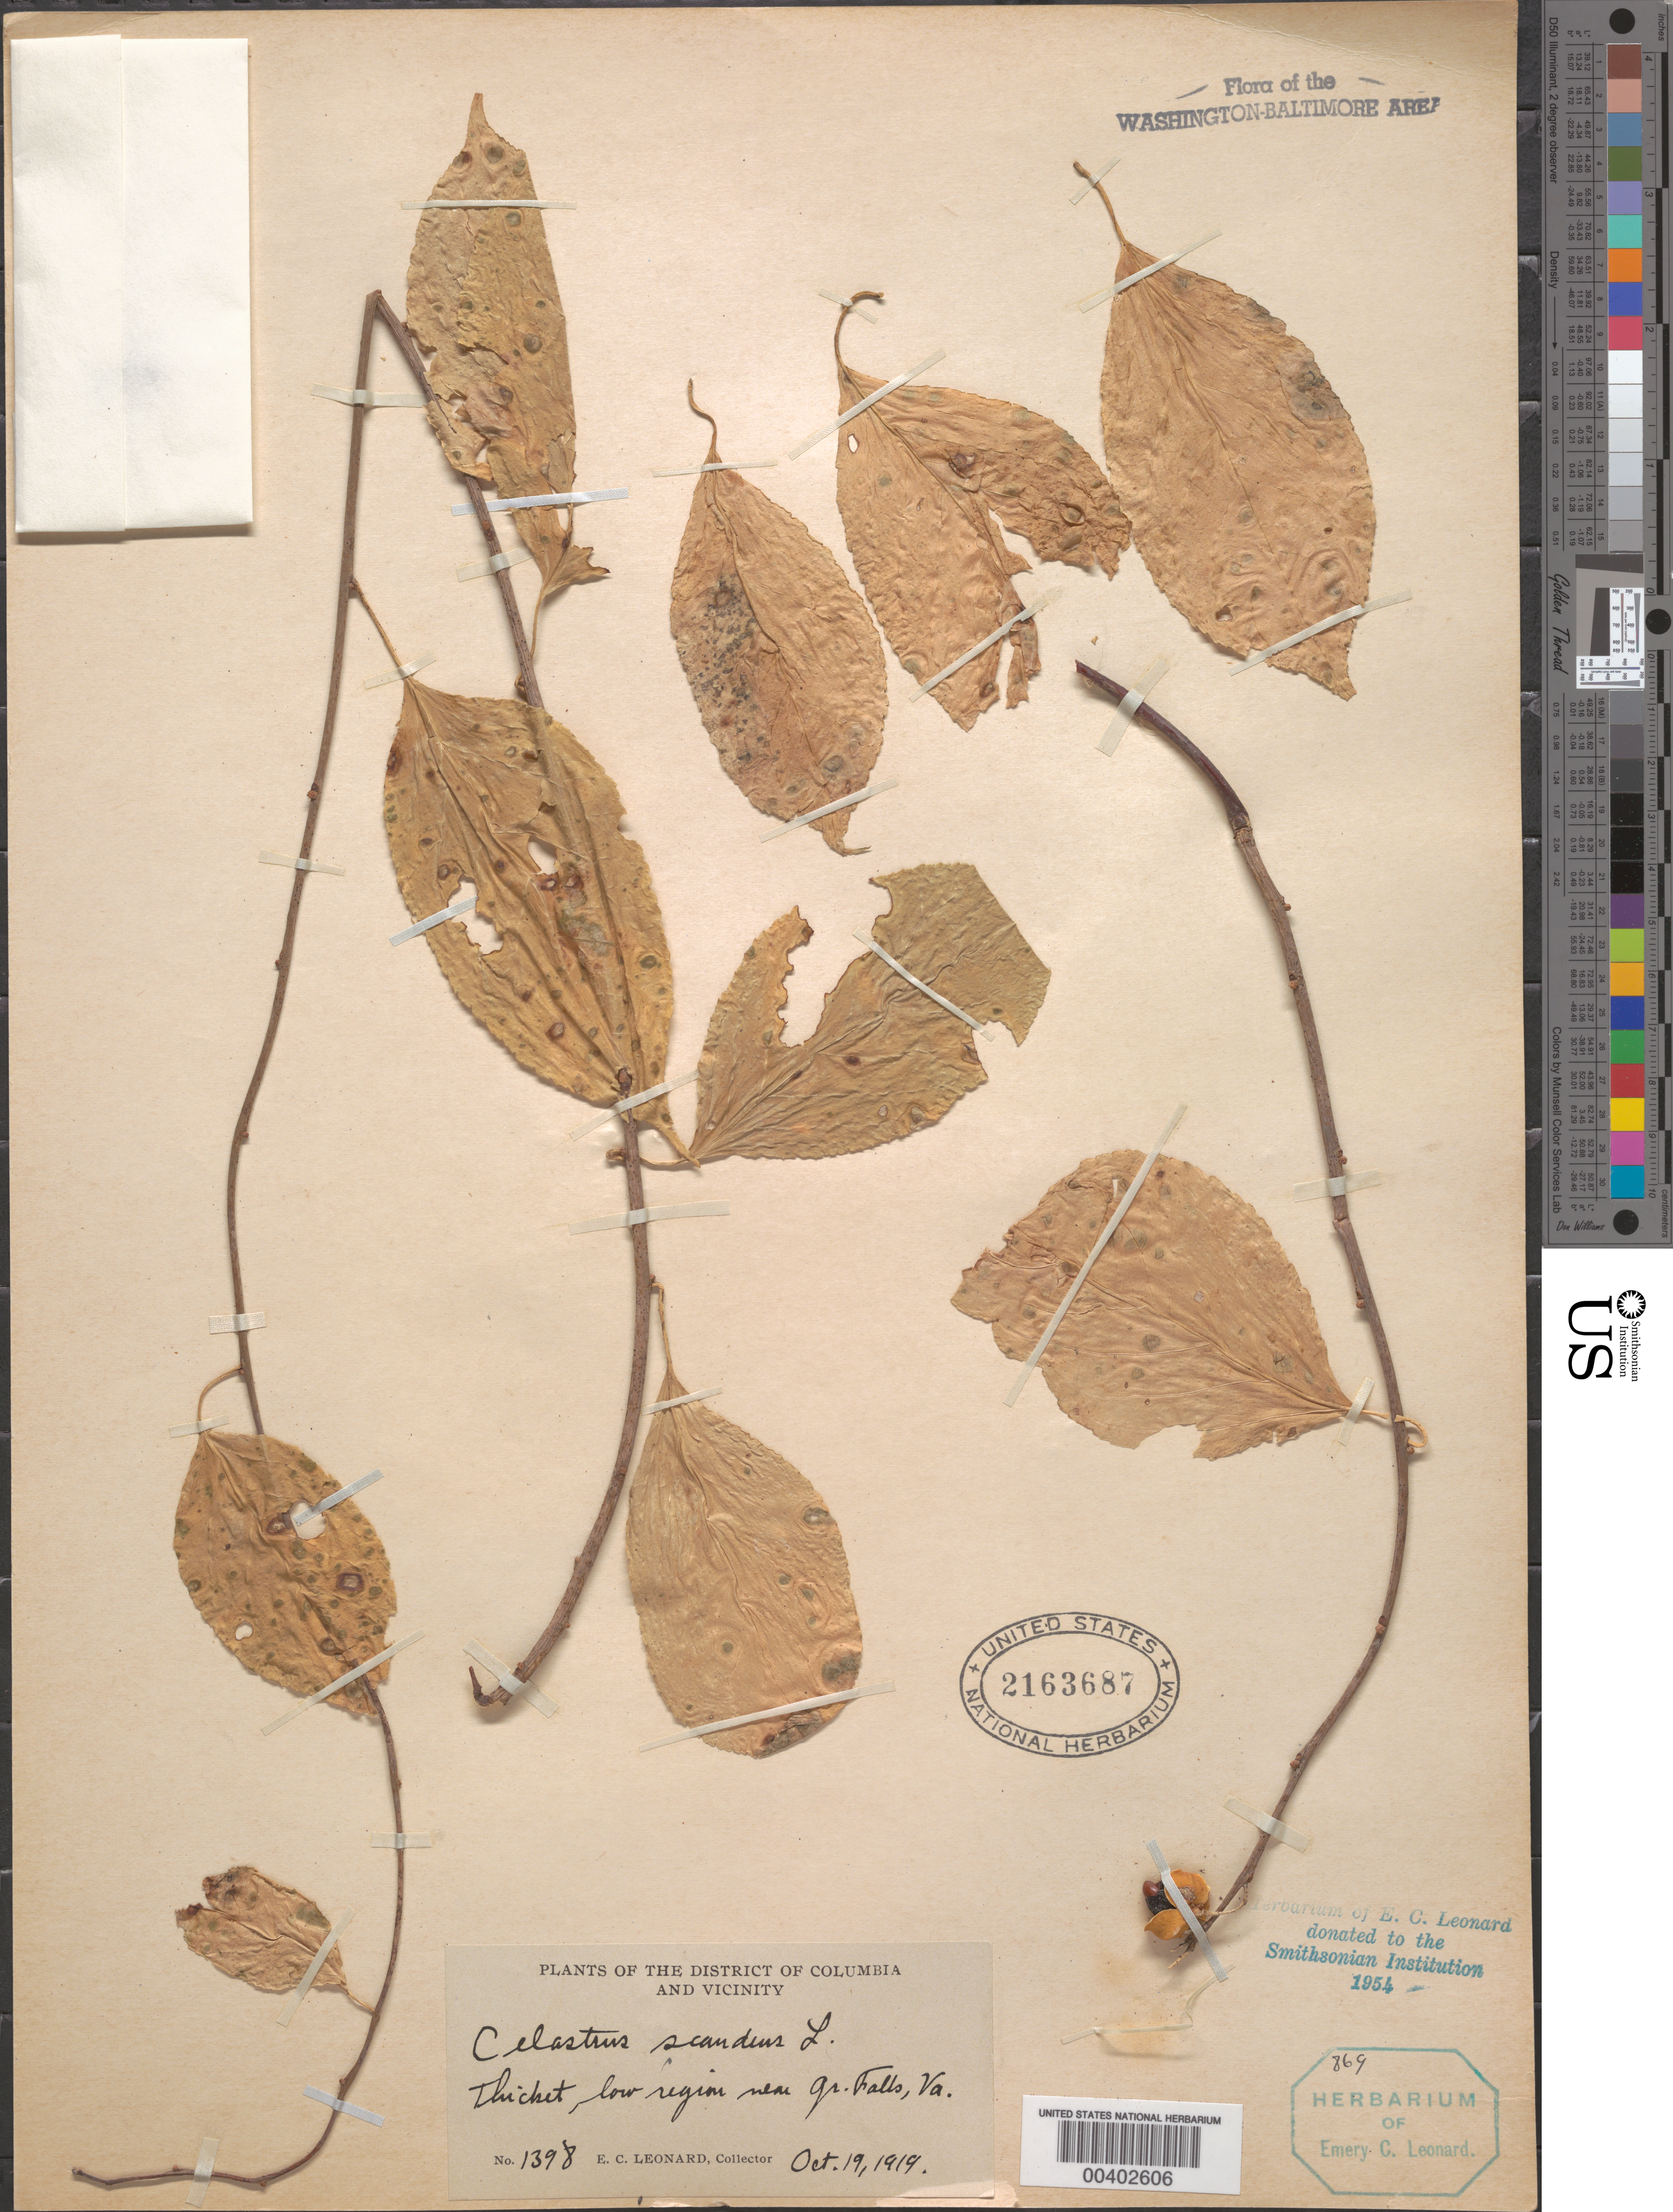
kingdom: Plantae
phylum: Tracheophyta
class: Magnoliopsida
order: Celastrales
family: Celastraceae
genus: Celastrus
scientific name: Celastrus scandens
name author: L.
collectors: E. C. Leonard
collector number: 1398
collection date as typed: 19 Oct 1919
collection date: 1919-10-19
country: United States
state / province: Virginia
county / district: Fairfax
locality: Great Falls C. and O. Canal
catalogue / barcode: US 2163687